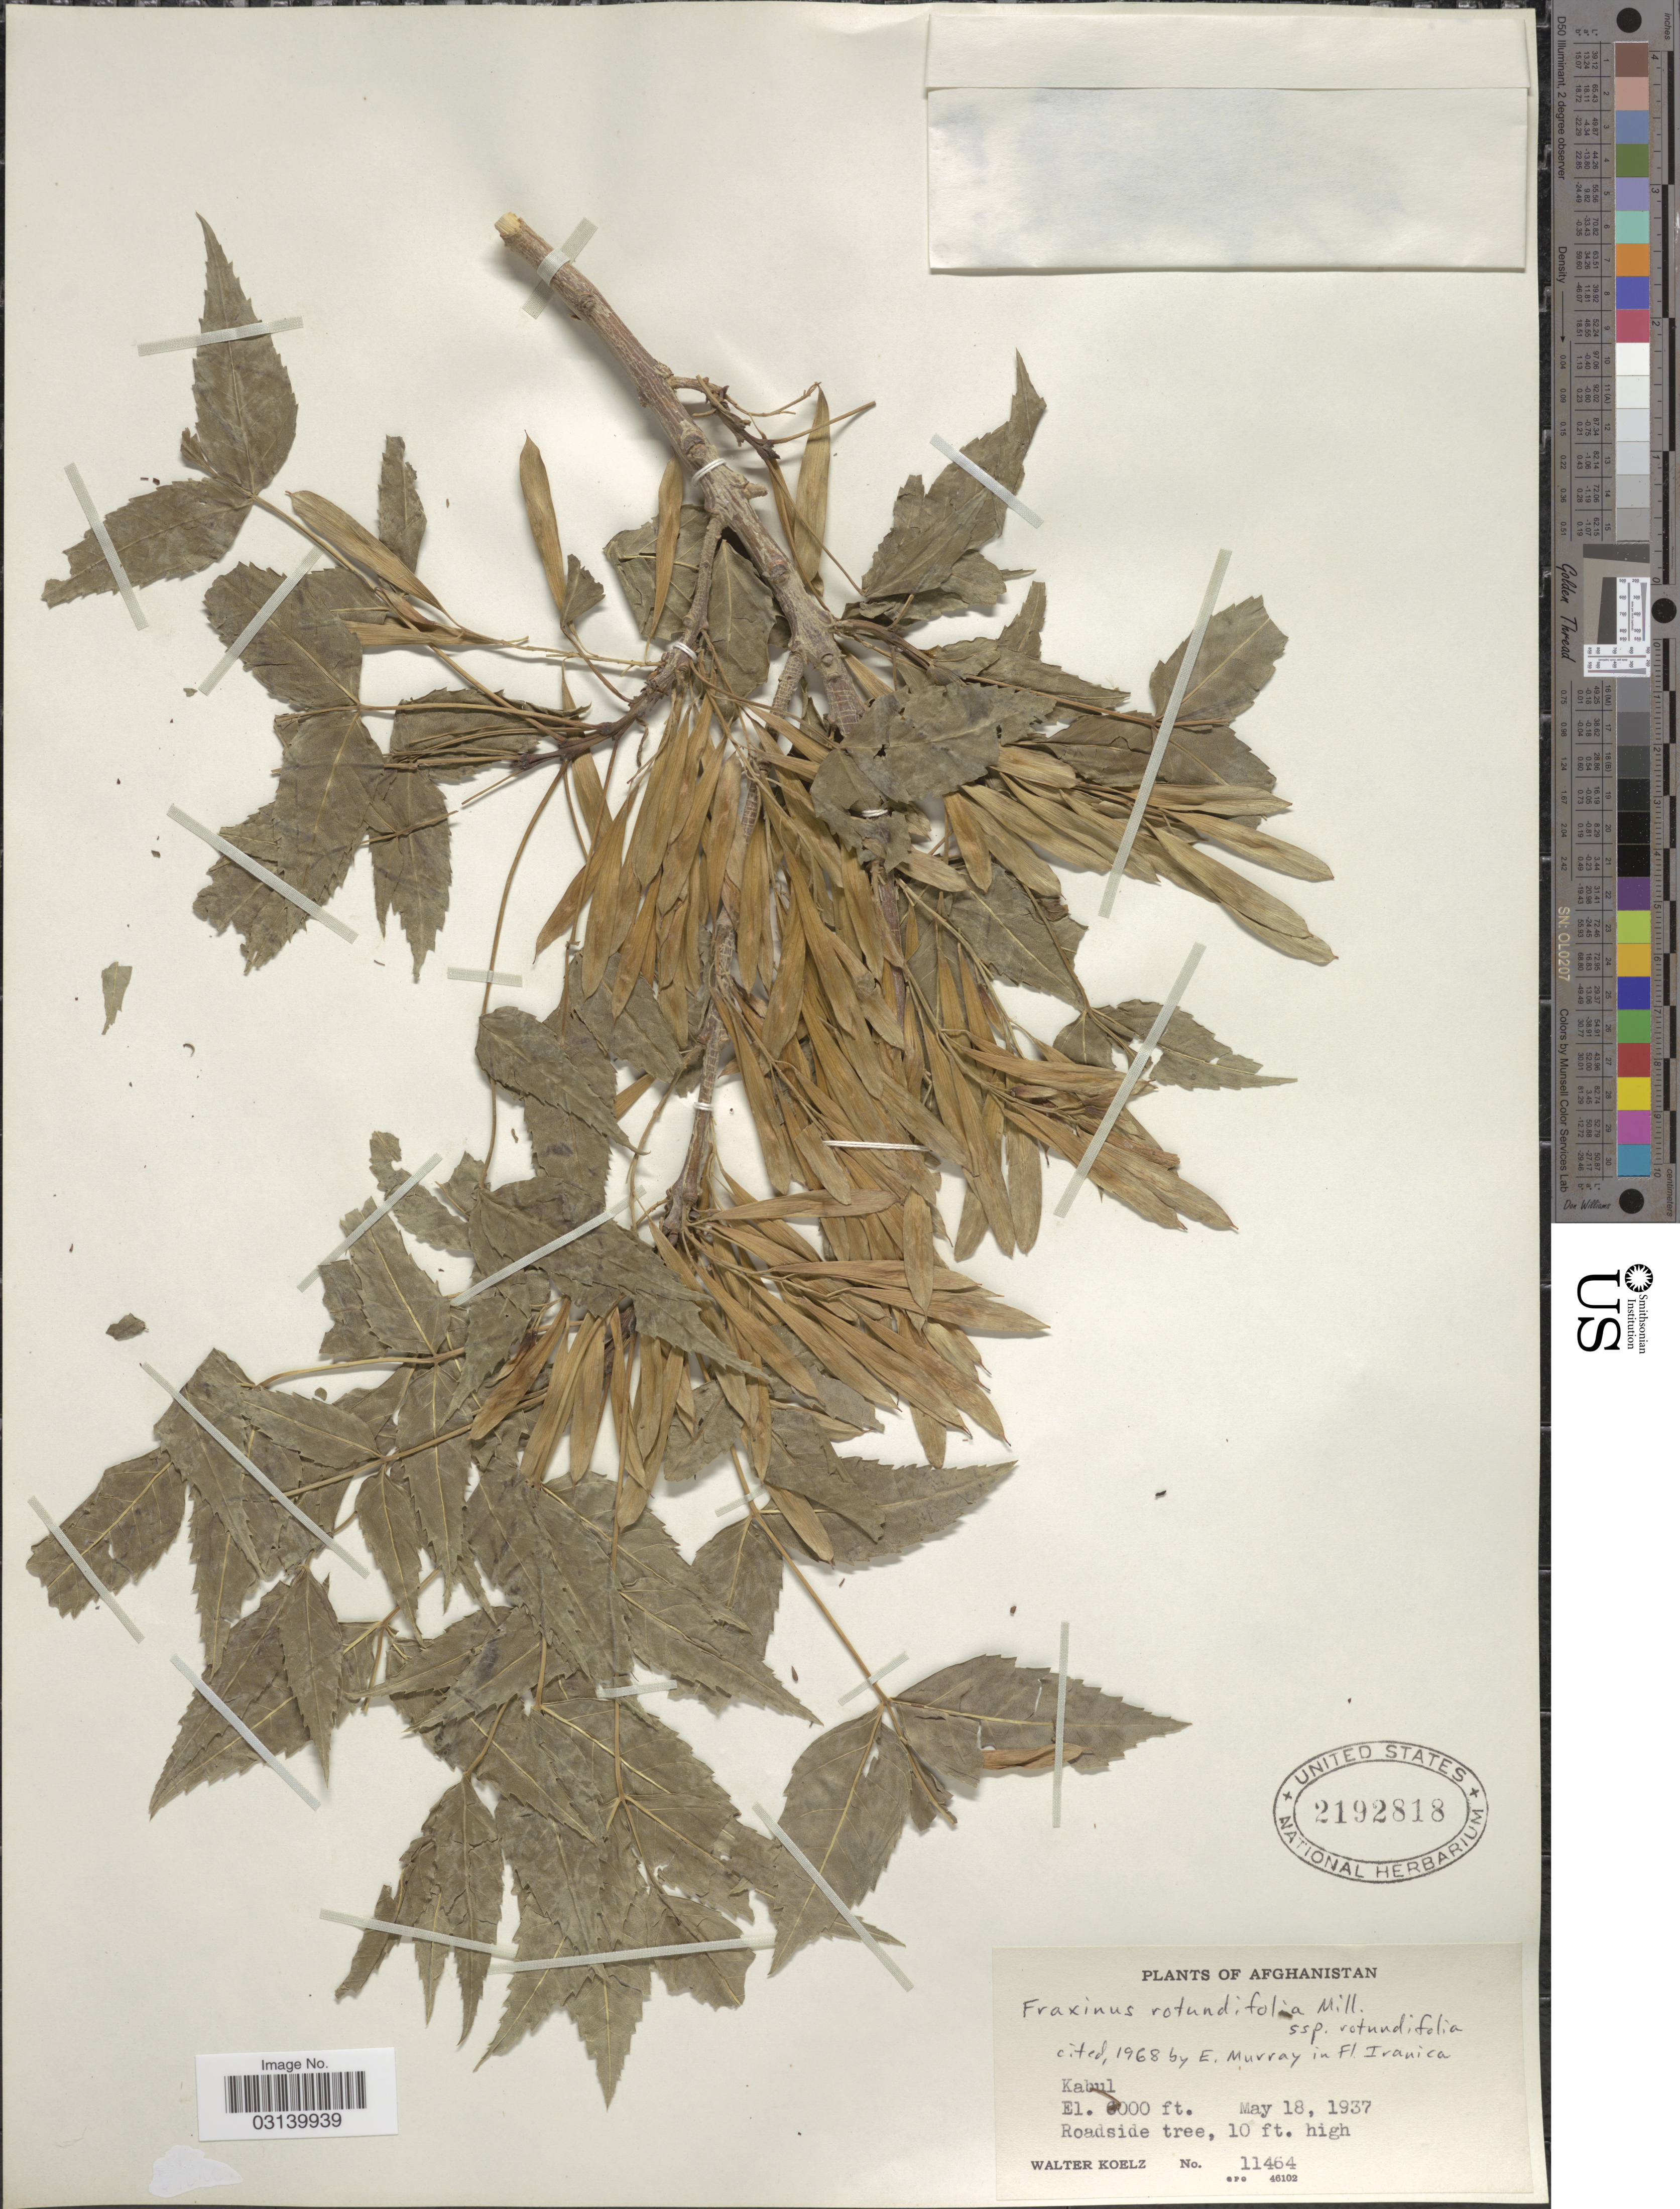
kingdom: Plantae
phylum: Tracheophyta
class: Magnoliopsida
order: Lamiales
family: Oleaceae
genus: Fraxinus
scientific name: Fraxinus rotundifolia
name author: Mill.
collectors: W. N. Koelz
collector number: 11464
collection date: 1937-05-18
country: Afghanistan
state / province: Kabul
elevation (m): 1829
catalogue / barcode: US 2192818